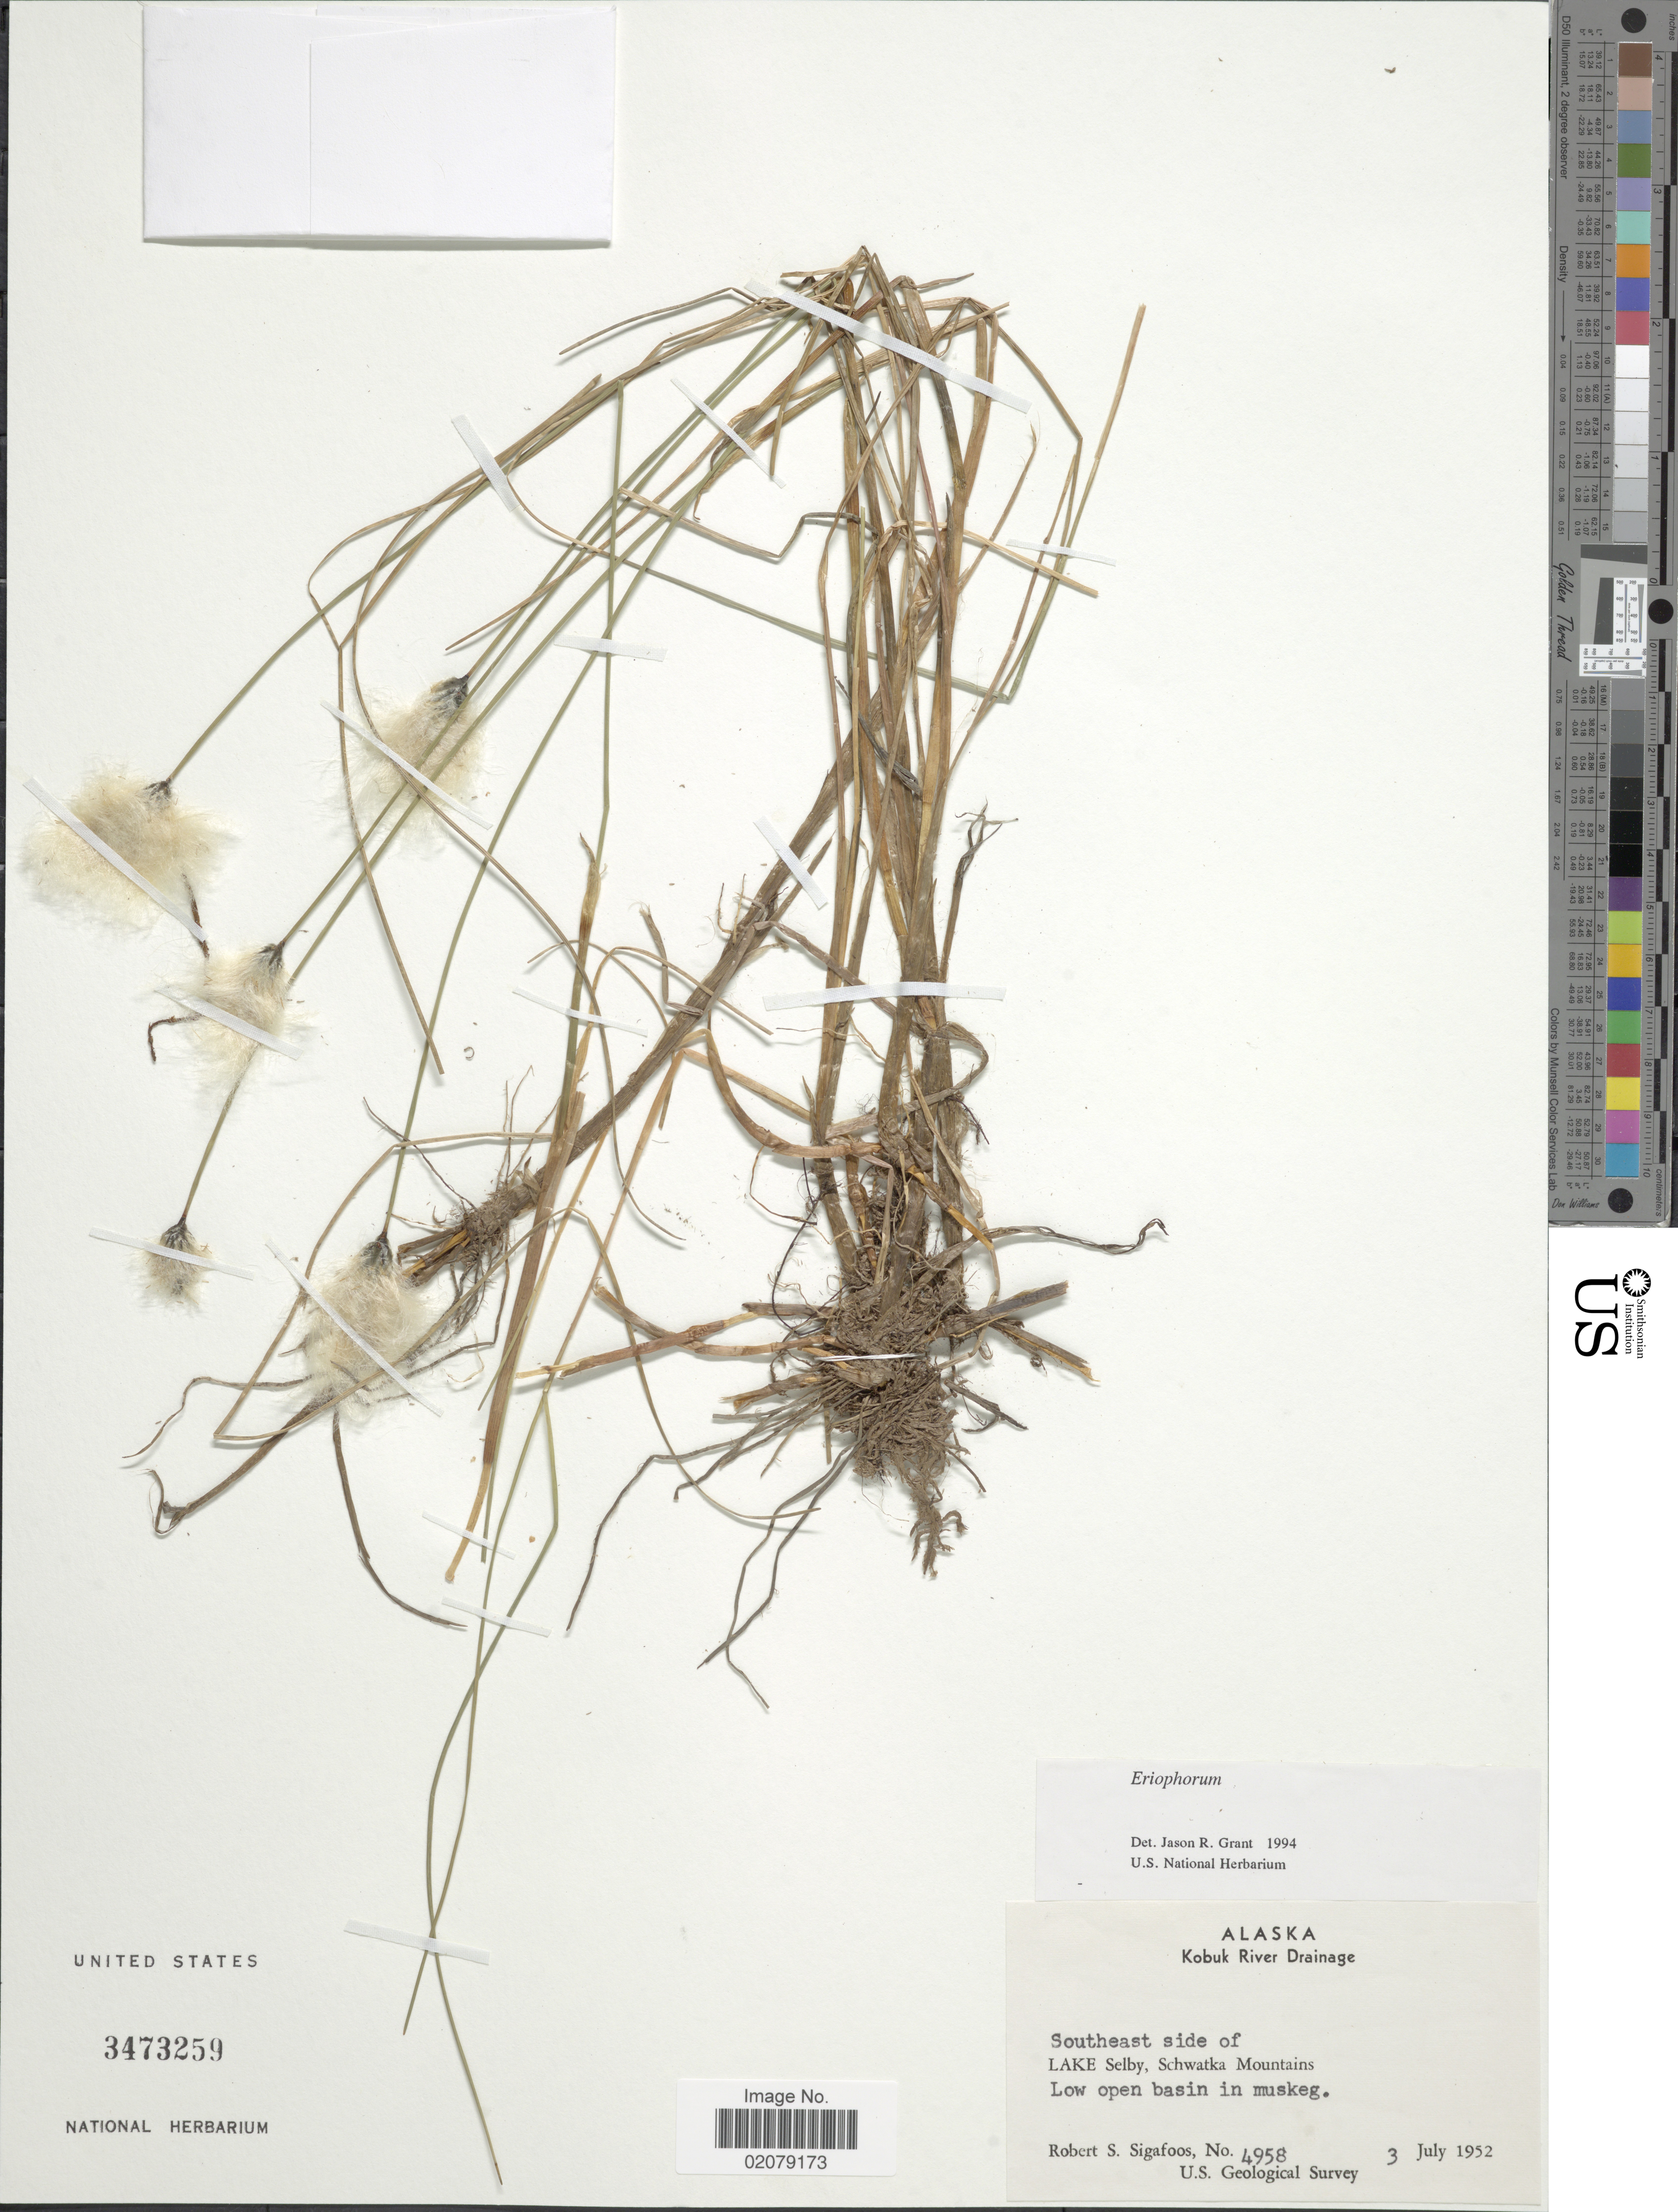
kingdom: Plantae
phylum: Tracheophyta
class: Liliopsida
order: Poales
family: Cyperaceae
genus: Eriophorum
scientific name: Eriophorum sp.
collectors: R. Sigafoos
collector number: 4958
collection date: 1952-07-03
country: United States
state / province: Alaska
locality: Kobuk River Drainage, Southeast side of Lake Selby, Schwatka Mountains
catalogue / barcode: US 3473259